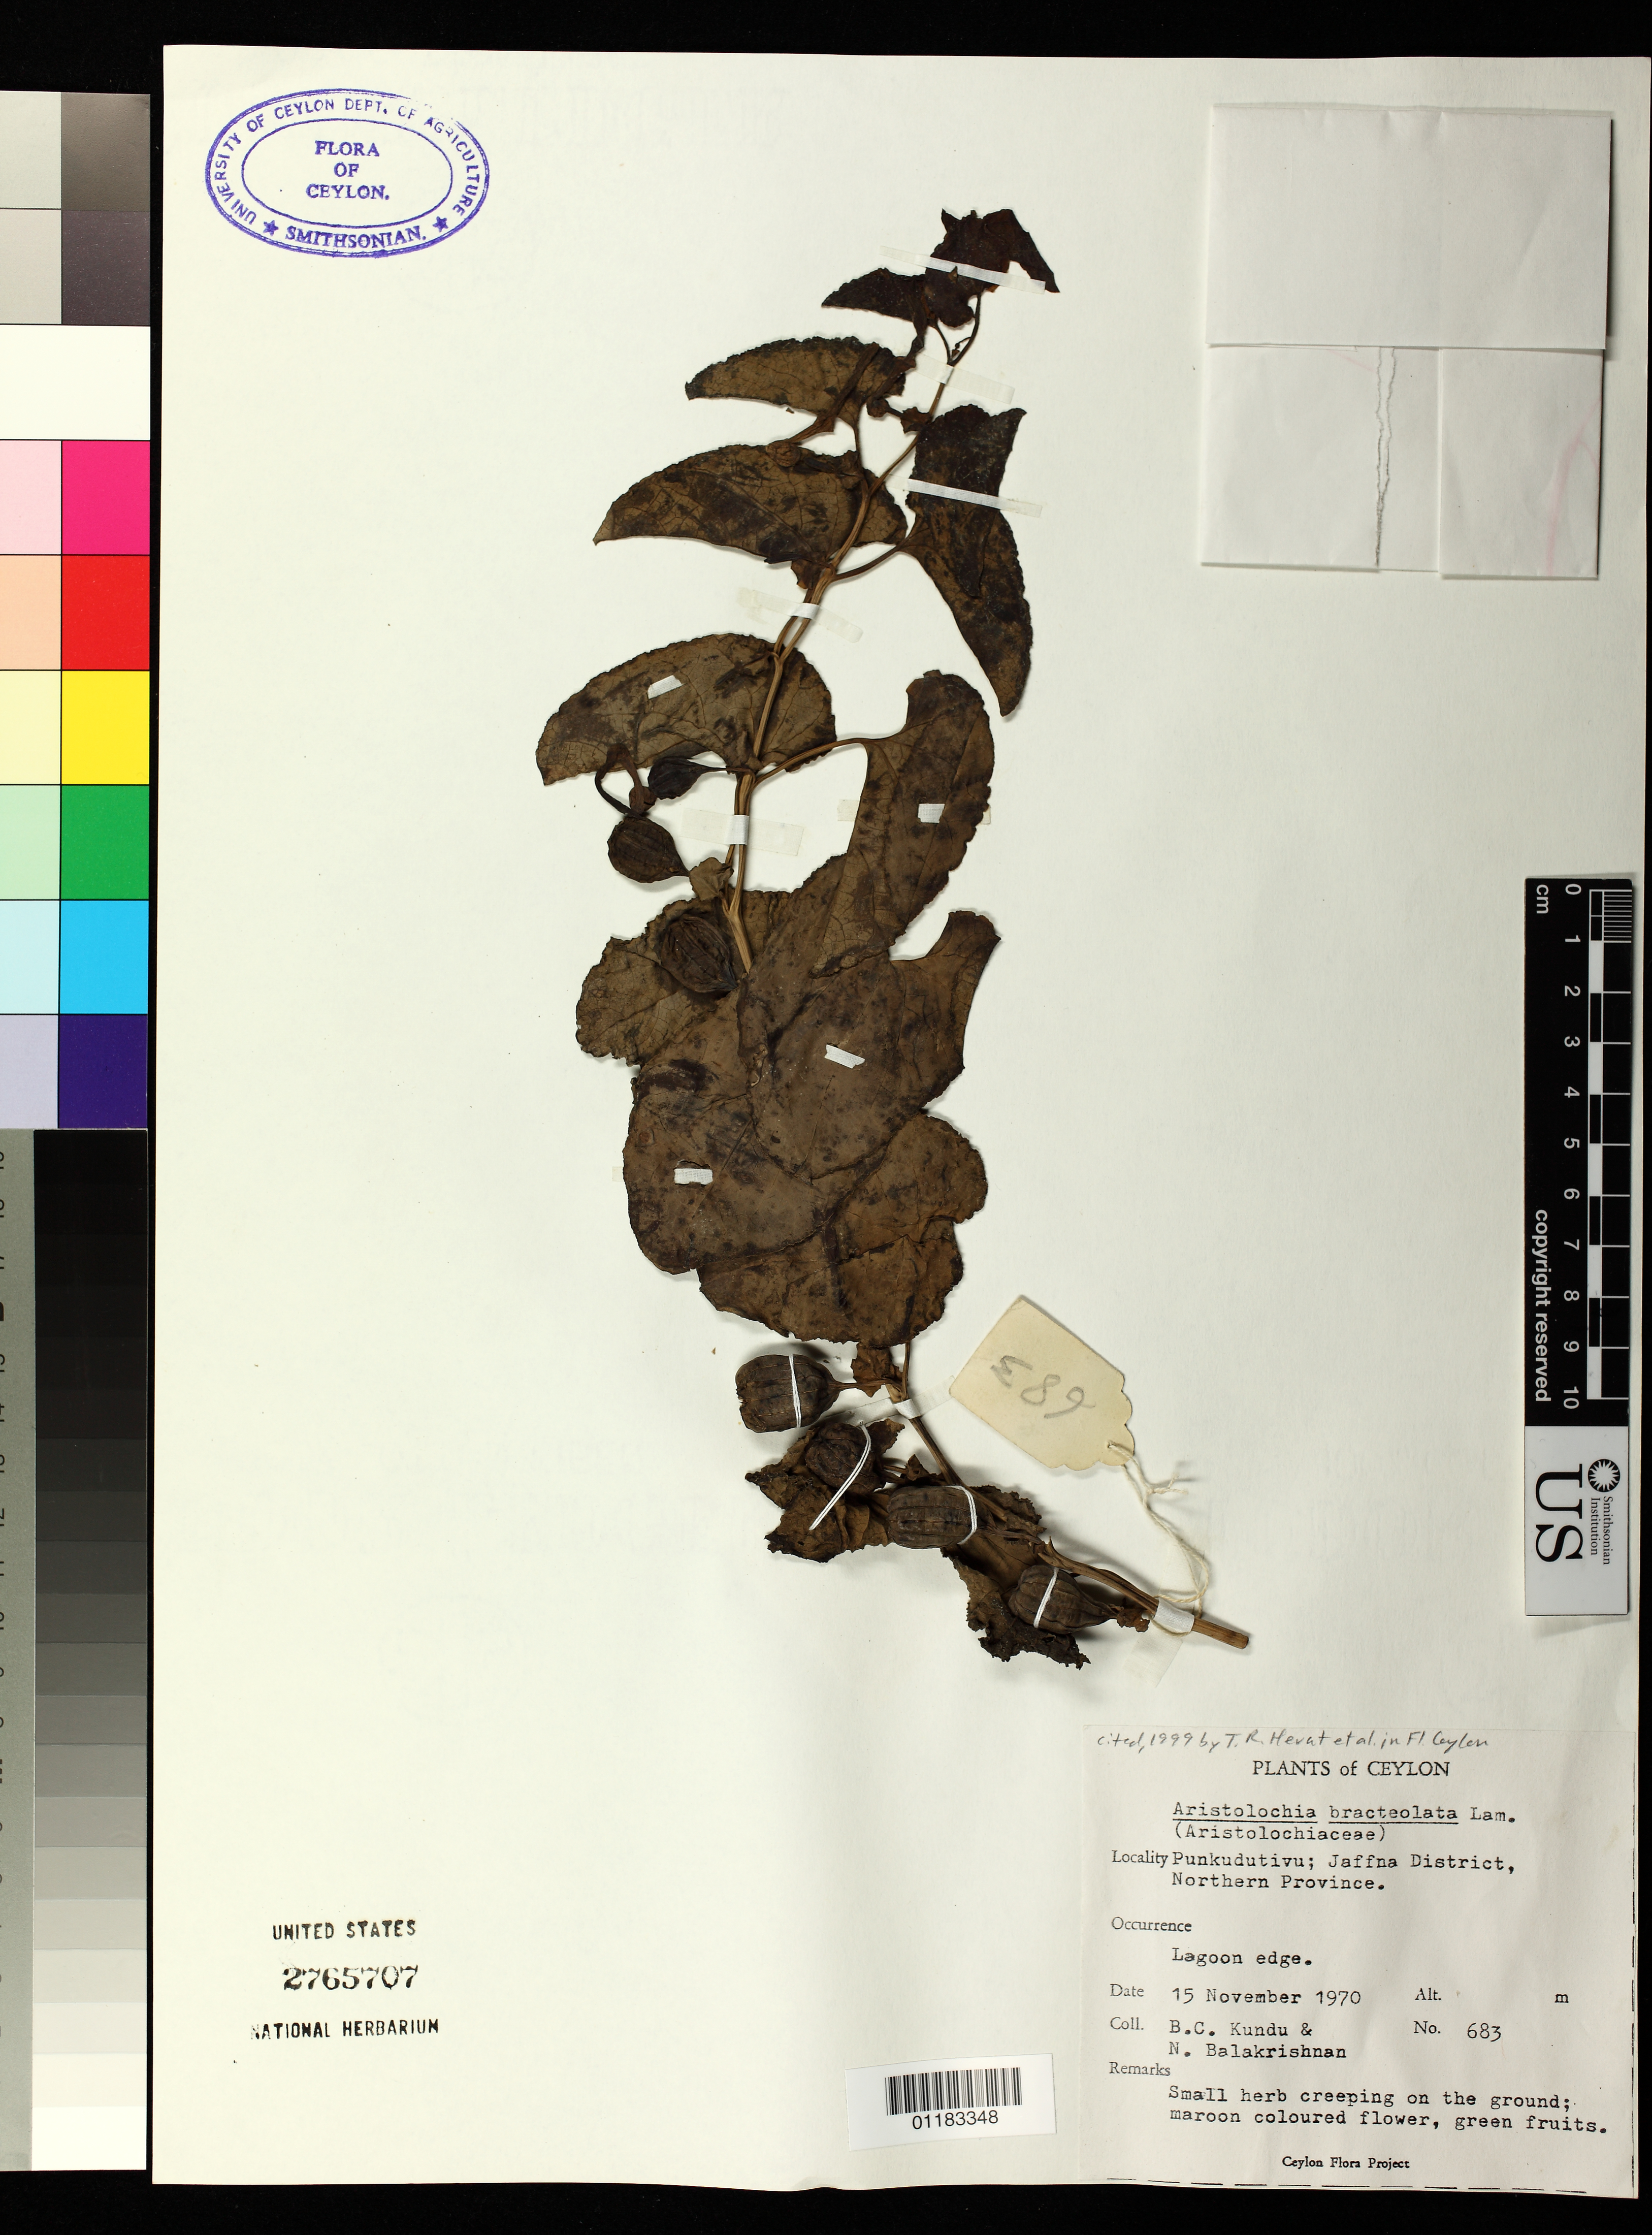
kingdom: Plantae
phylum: Tracheophyta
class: Magnoliopsida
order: Piperales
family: Aristolochiaceae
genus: Aristolochia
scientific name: Aristolochia bracteolata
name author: Lam.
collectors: B. C. Kundu & N. Balakrishnan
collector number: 683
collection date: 1970-11-15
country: Sri Lanka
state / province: Northern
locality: Punkudutivu: Jaffna District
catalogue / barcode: US 2765707